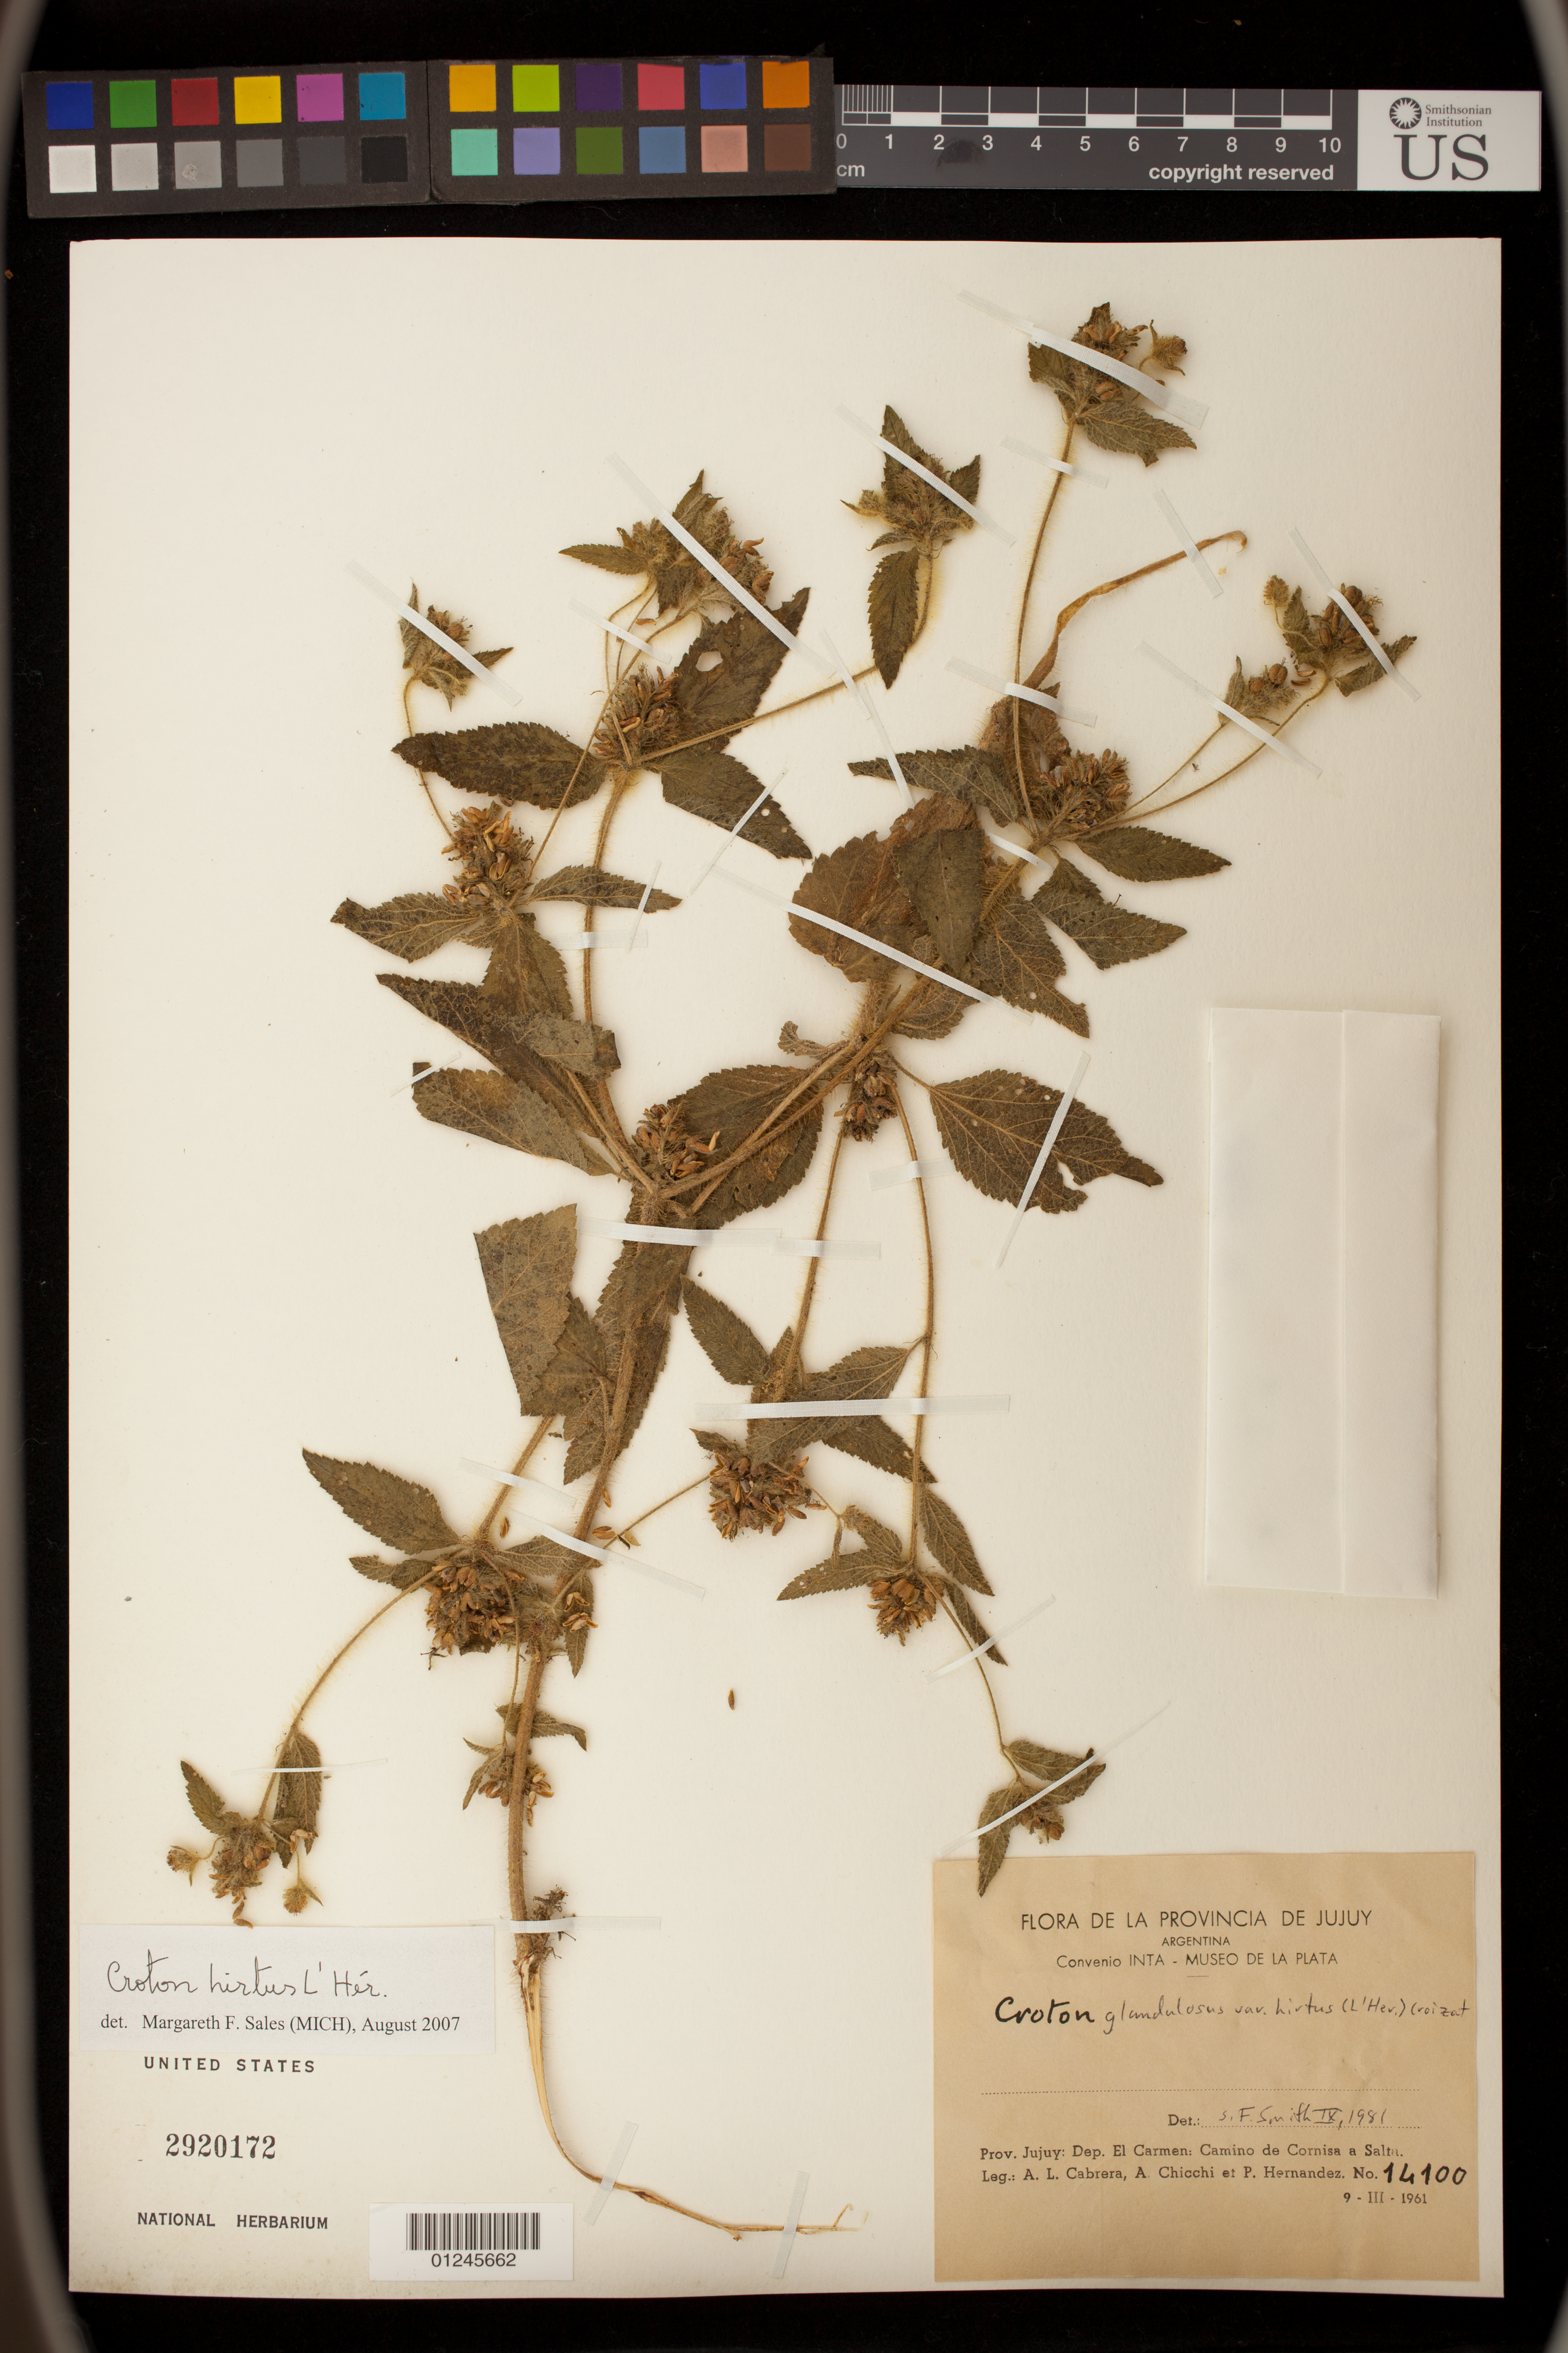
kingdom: Plantae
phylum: Tracheophyta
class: Magnoliopsida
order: Malpighiales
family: Euphorbiaceae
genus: Croton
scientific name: Croton hirtus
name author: L'Hér.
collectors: A. L. Cabrera, A. Chicchi & P. Hernandez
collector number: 14100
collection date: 1961-03-09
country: Argentina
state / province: Jujuy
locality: Dep. El Carmen: Camino de Cornisa a Salta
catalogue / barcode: US 2920172